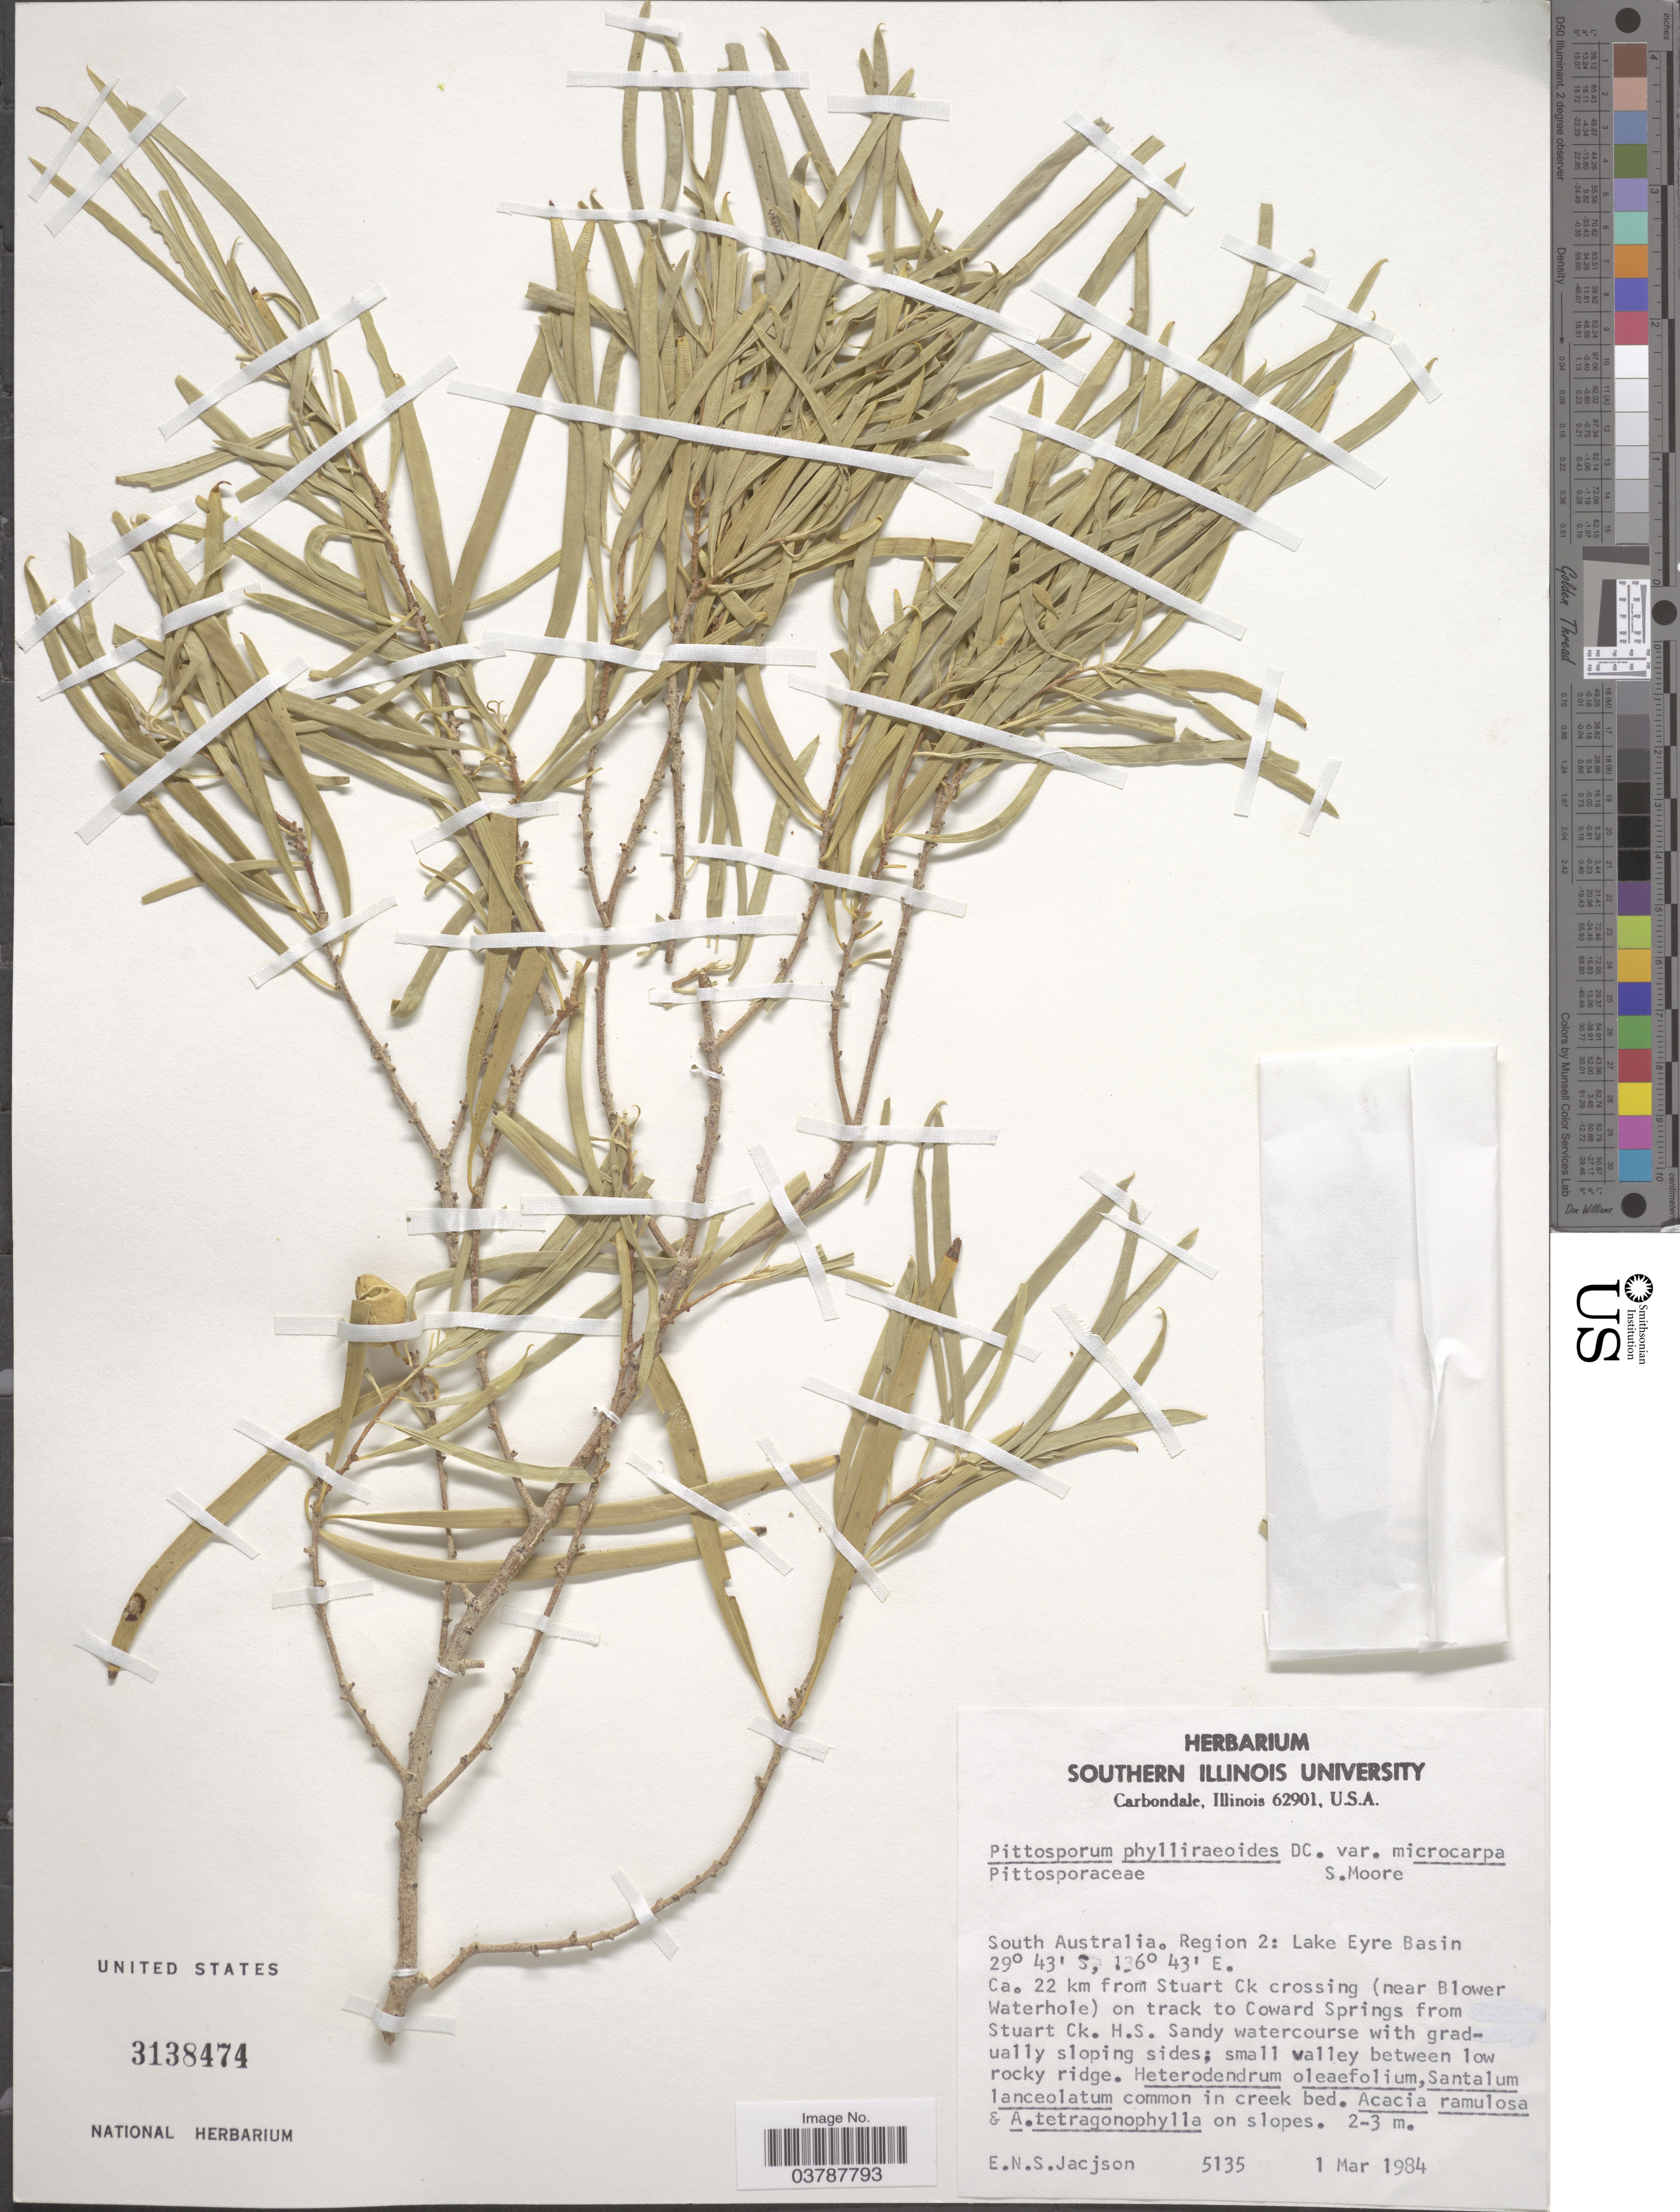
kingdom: Plantae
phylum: Tracheophyta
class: Magnoliopsida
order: Apiales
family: Pittosporaceae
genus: Pittosporum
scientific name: Pittosporum phillyreoides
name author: DC.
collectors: E. Jackson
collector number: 5135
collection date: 1984-03-01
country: Australia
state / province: South Australia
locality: Region 2: Lake Eyre Basin. Ca. 22 km from Stuart Ck croosing (near Blower Waterhole) on track to Coward Springs from Stuart Ck. H.S.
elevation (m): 2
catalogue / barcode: US 3138474